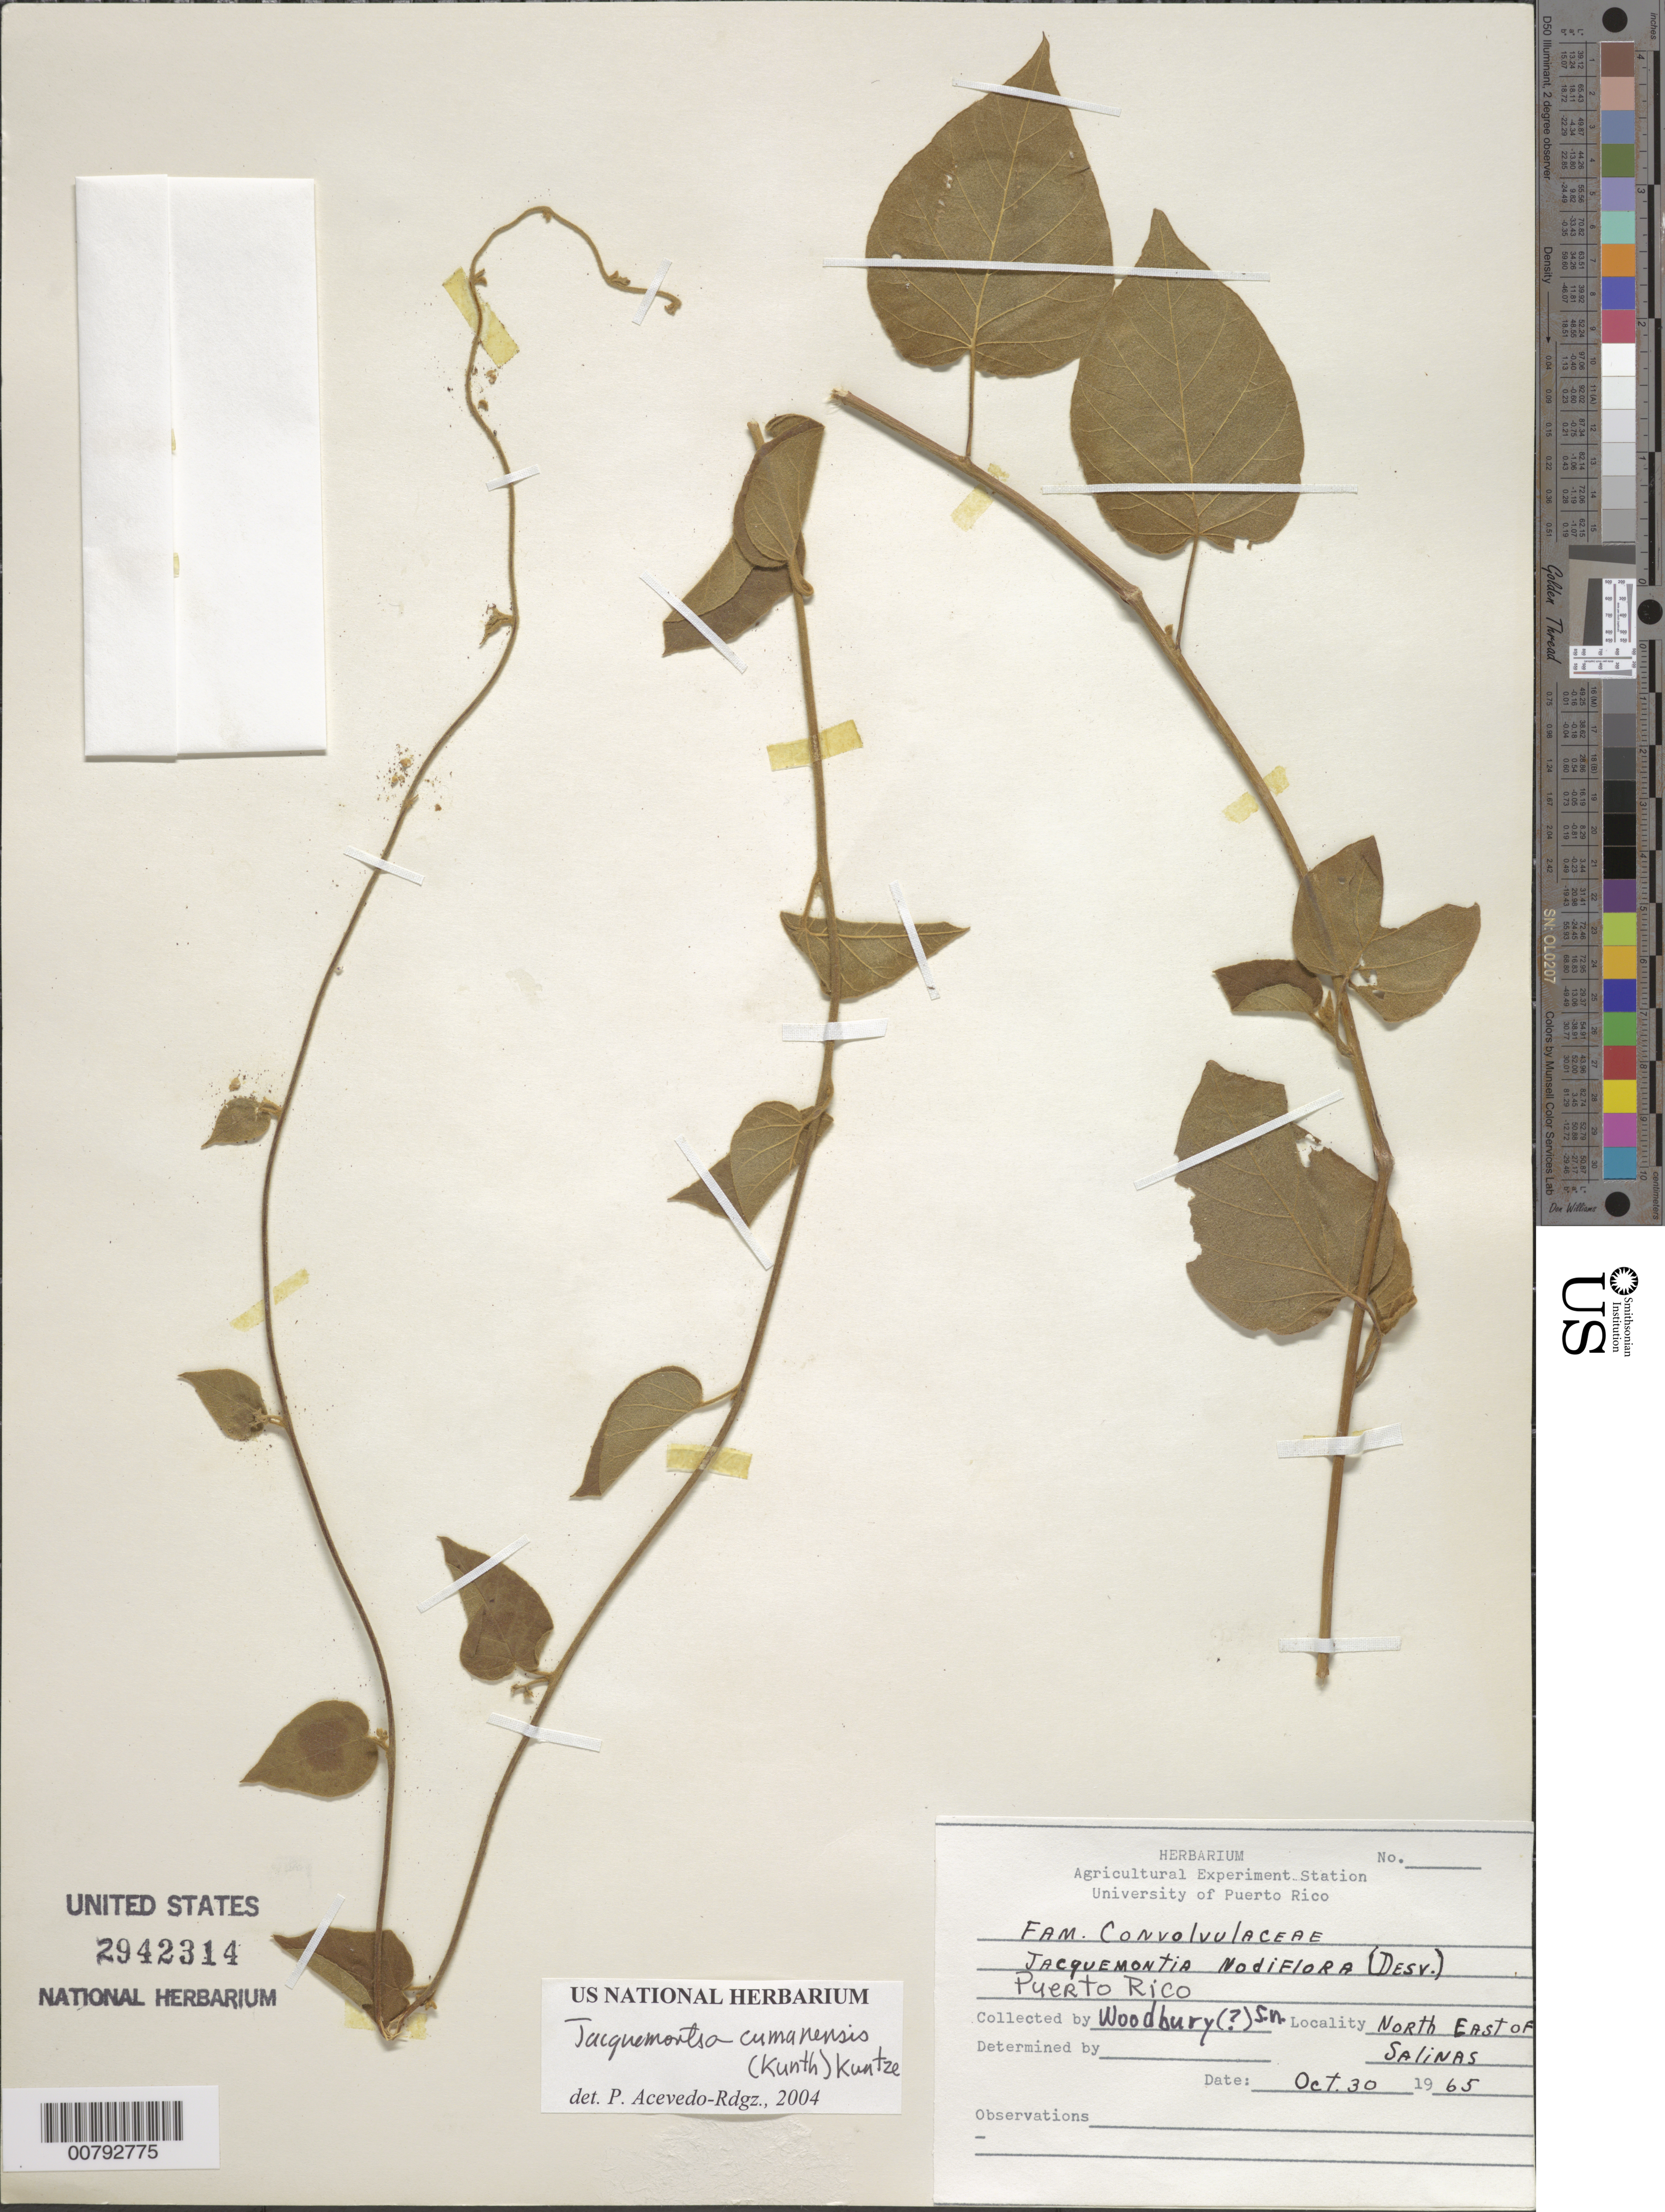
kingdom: Plantae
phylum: Tracheophyta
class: Magnoliopsida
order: Solanales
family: Convolvulaceae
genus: Jacquemontia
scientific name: Jacquemontia cumanensis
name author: (Kuntze) Kuntze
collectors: R. O. Woodbury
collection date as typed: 30 Oct 1965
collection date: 1965-10-30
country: Puerto Rico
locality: North East of Salinas.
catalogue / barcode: US 2942314